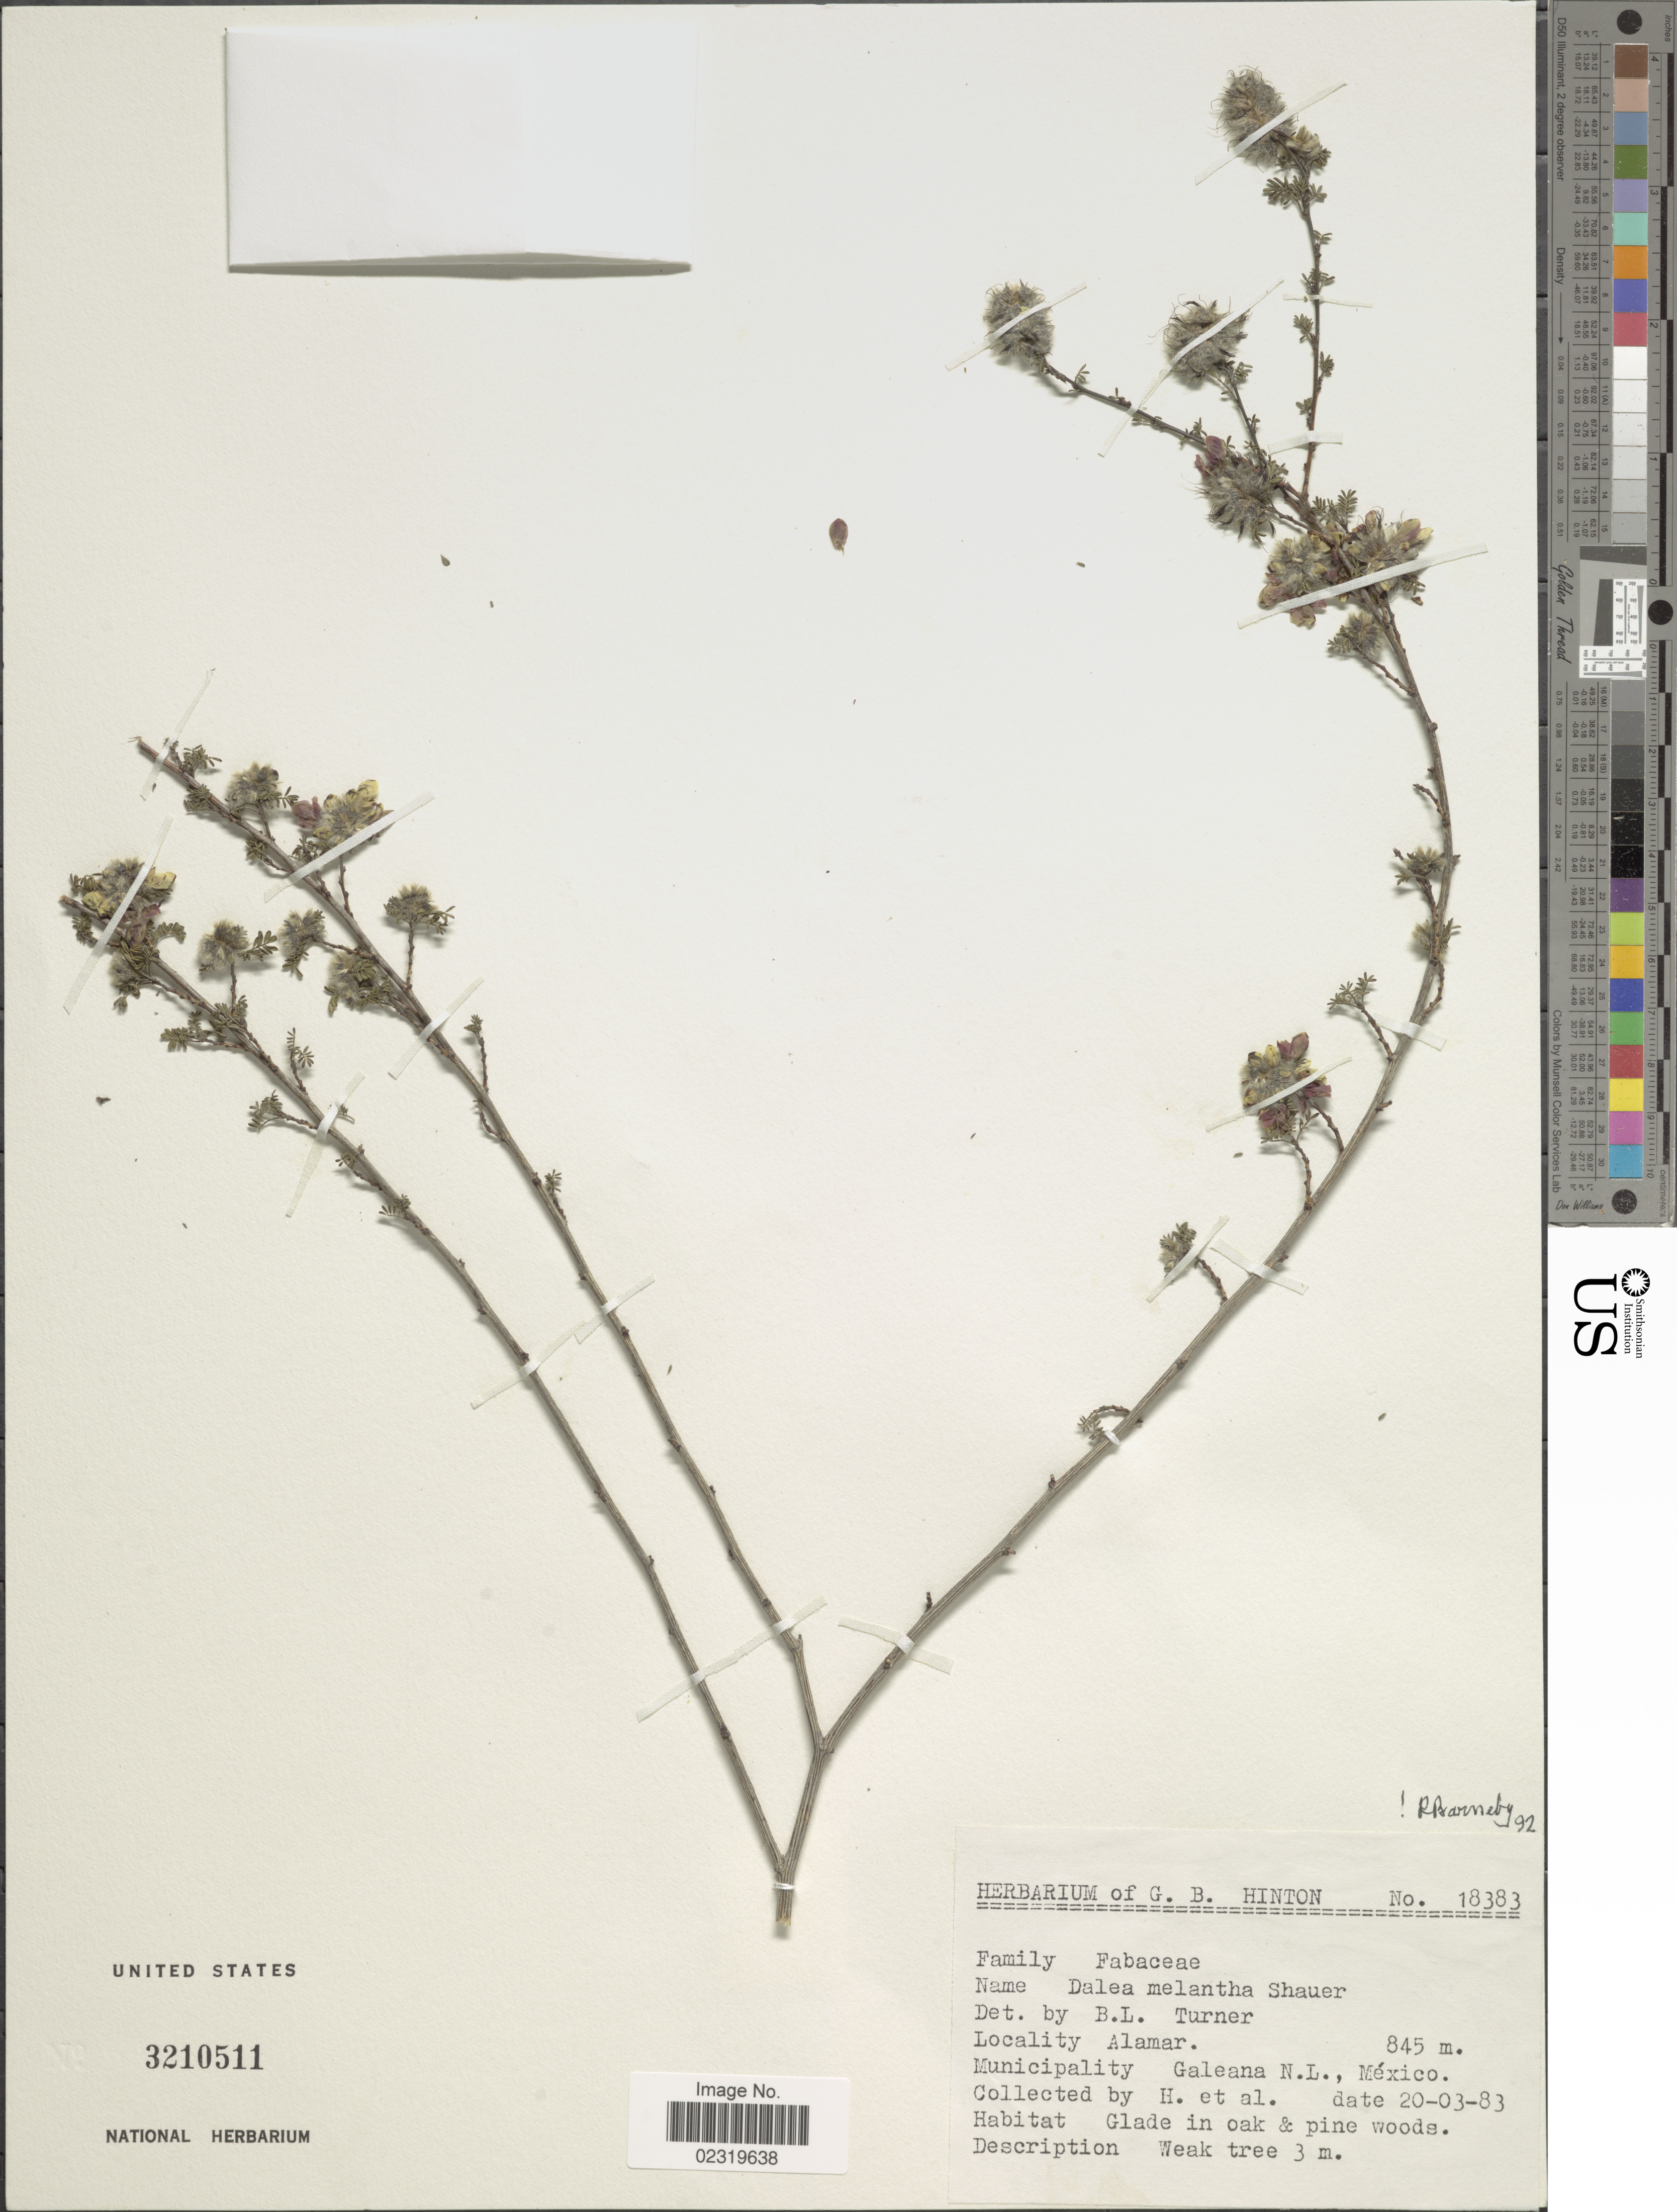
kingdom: Plantae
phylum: Tracheophyta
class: Magnoliopsida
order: Fabales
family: Fabaceae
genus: Dalea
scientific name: Dalea melantha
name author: S. Schauer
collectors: G. B. Hinton & et al.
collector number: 18383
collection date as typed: Transcribed d/m/y: 20/3/83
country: Mexico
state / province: Nuevo León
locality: Alamar, Municipality Galeana, N. L.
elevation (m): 845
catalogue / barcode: US 3210511